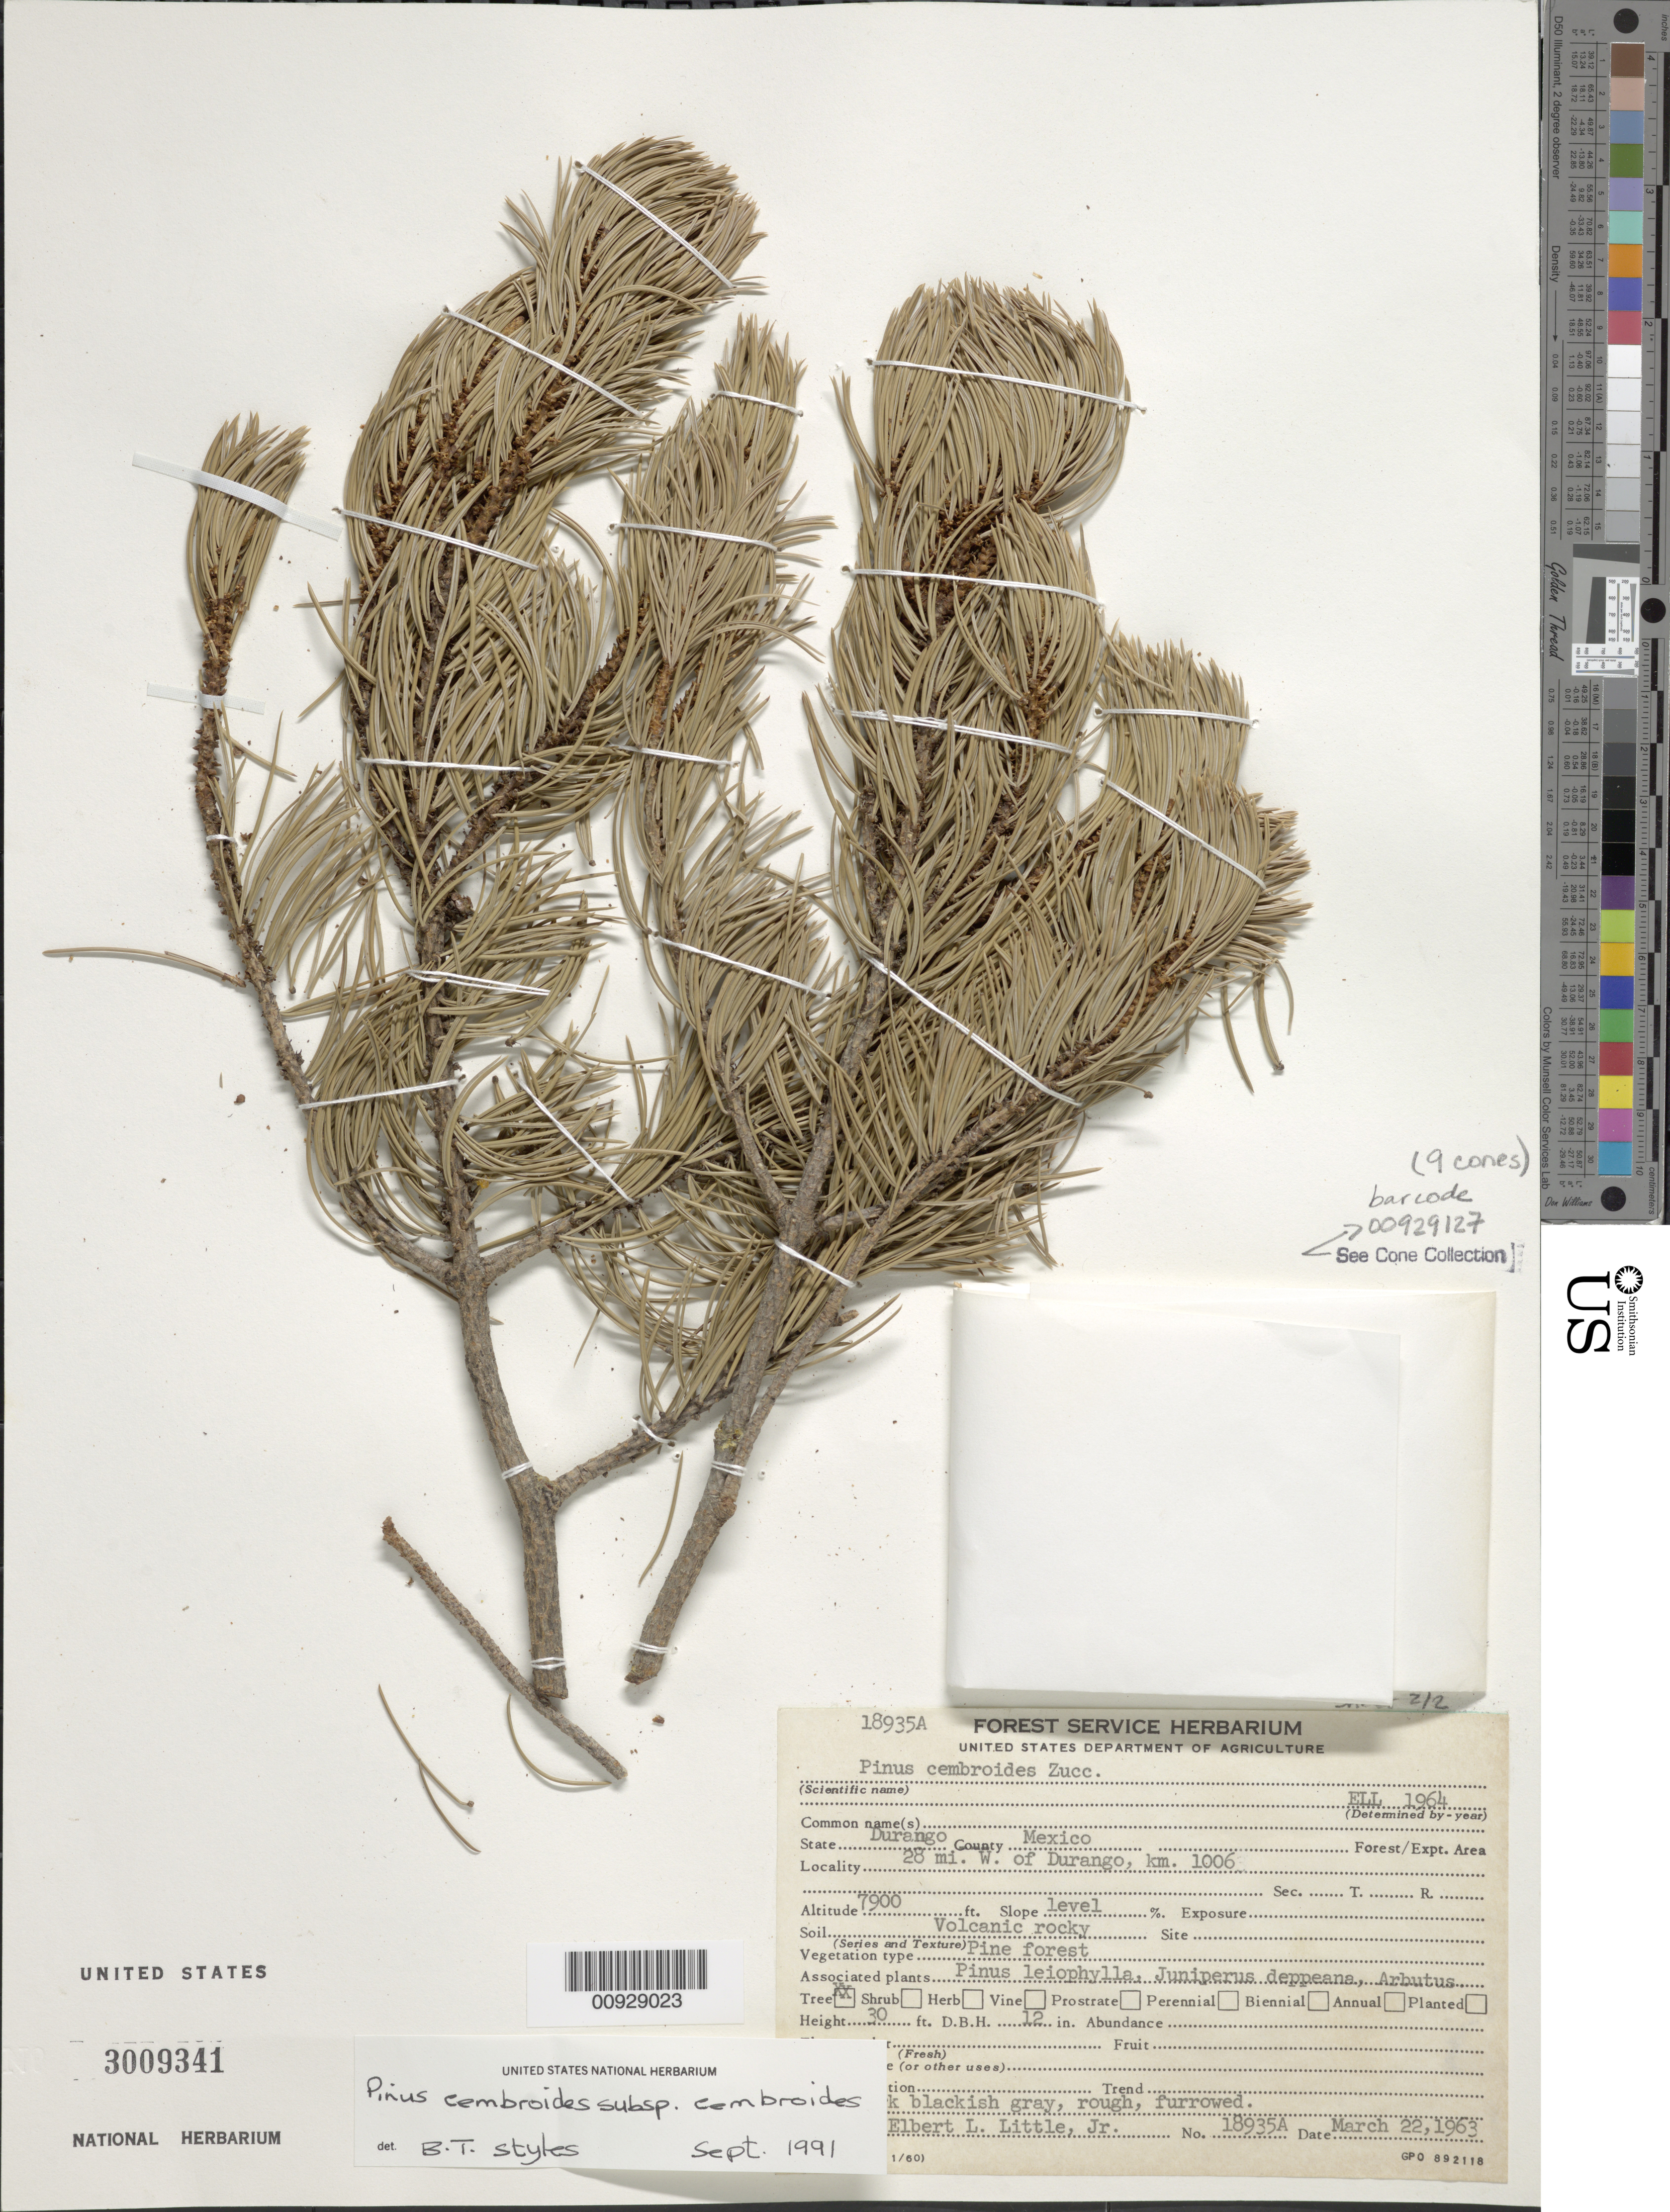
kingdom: Plantae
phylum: Tracheophyta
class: Pinopsida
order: Pinales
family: Pinaceae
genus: Pinus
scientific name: Pinus cembroides subsp. cembroides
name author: Zucc.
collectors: E. L. Little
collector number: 18935 A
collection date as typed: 22 Mar 1963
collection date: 1963-03-22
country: Mexico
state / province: Durango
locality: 28 mi. W of Durango, km. 1006.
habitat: Pine forest. Soil volcanic rocky. Associated plants Pinus leiophylla, Juniperus deppeana, Arbutus.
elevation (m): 2408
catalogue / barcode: US 3009341